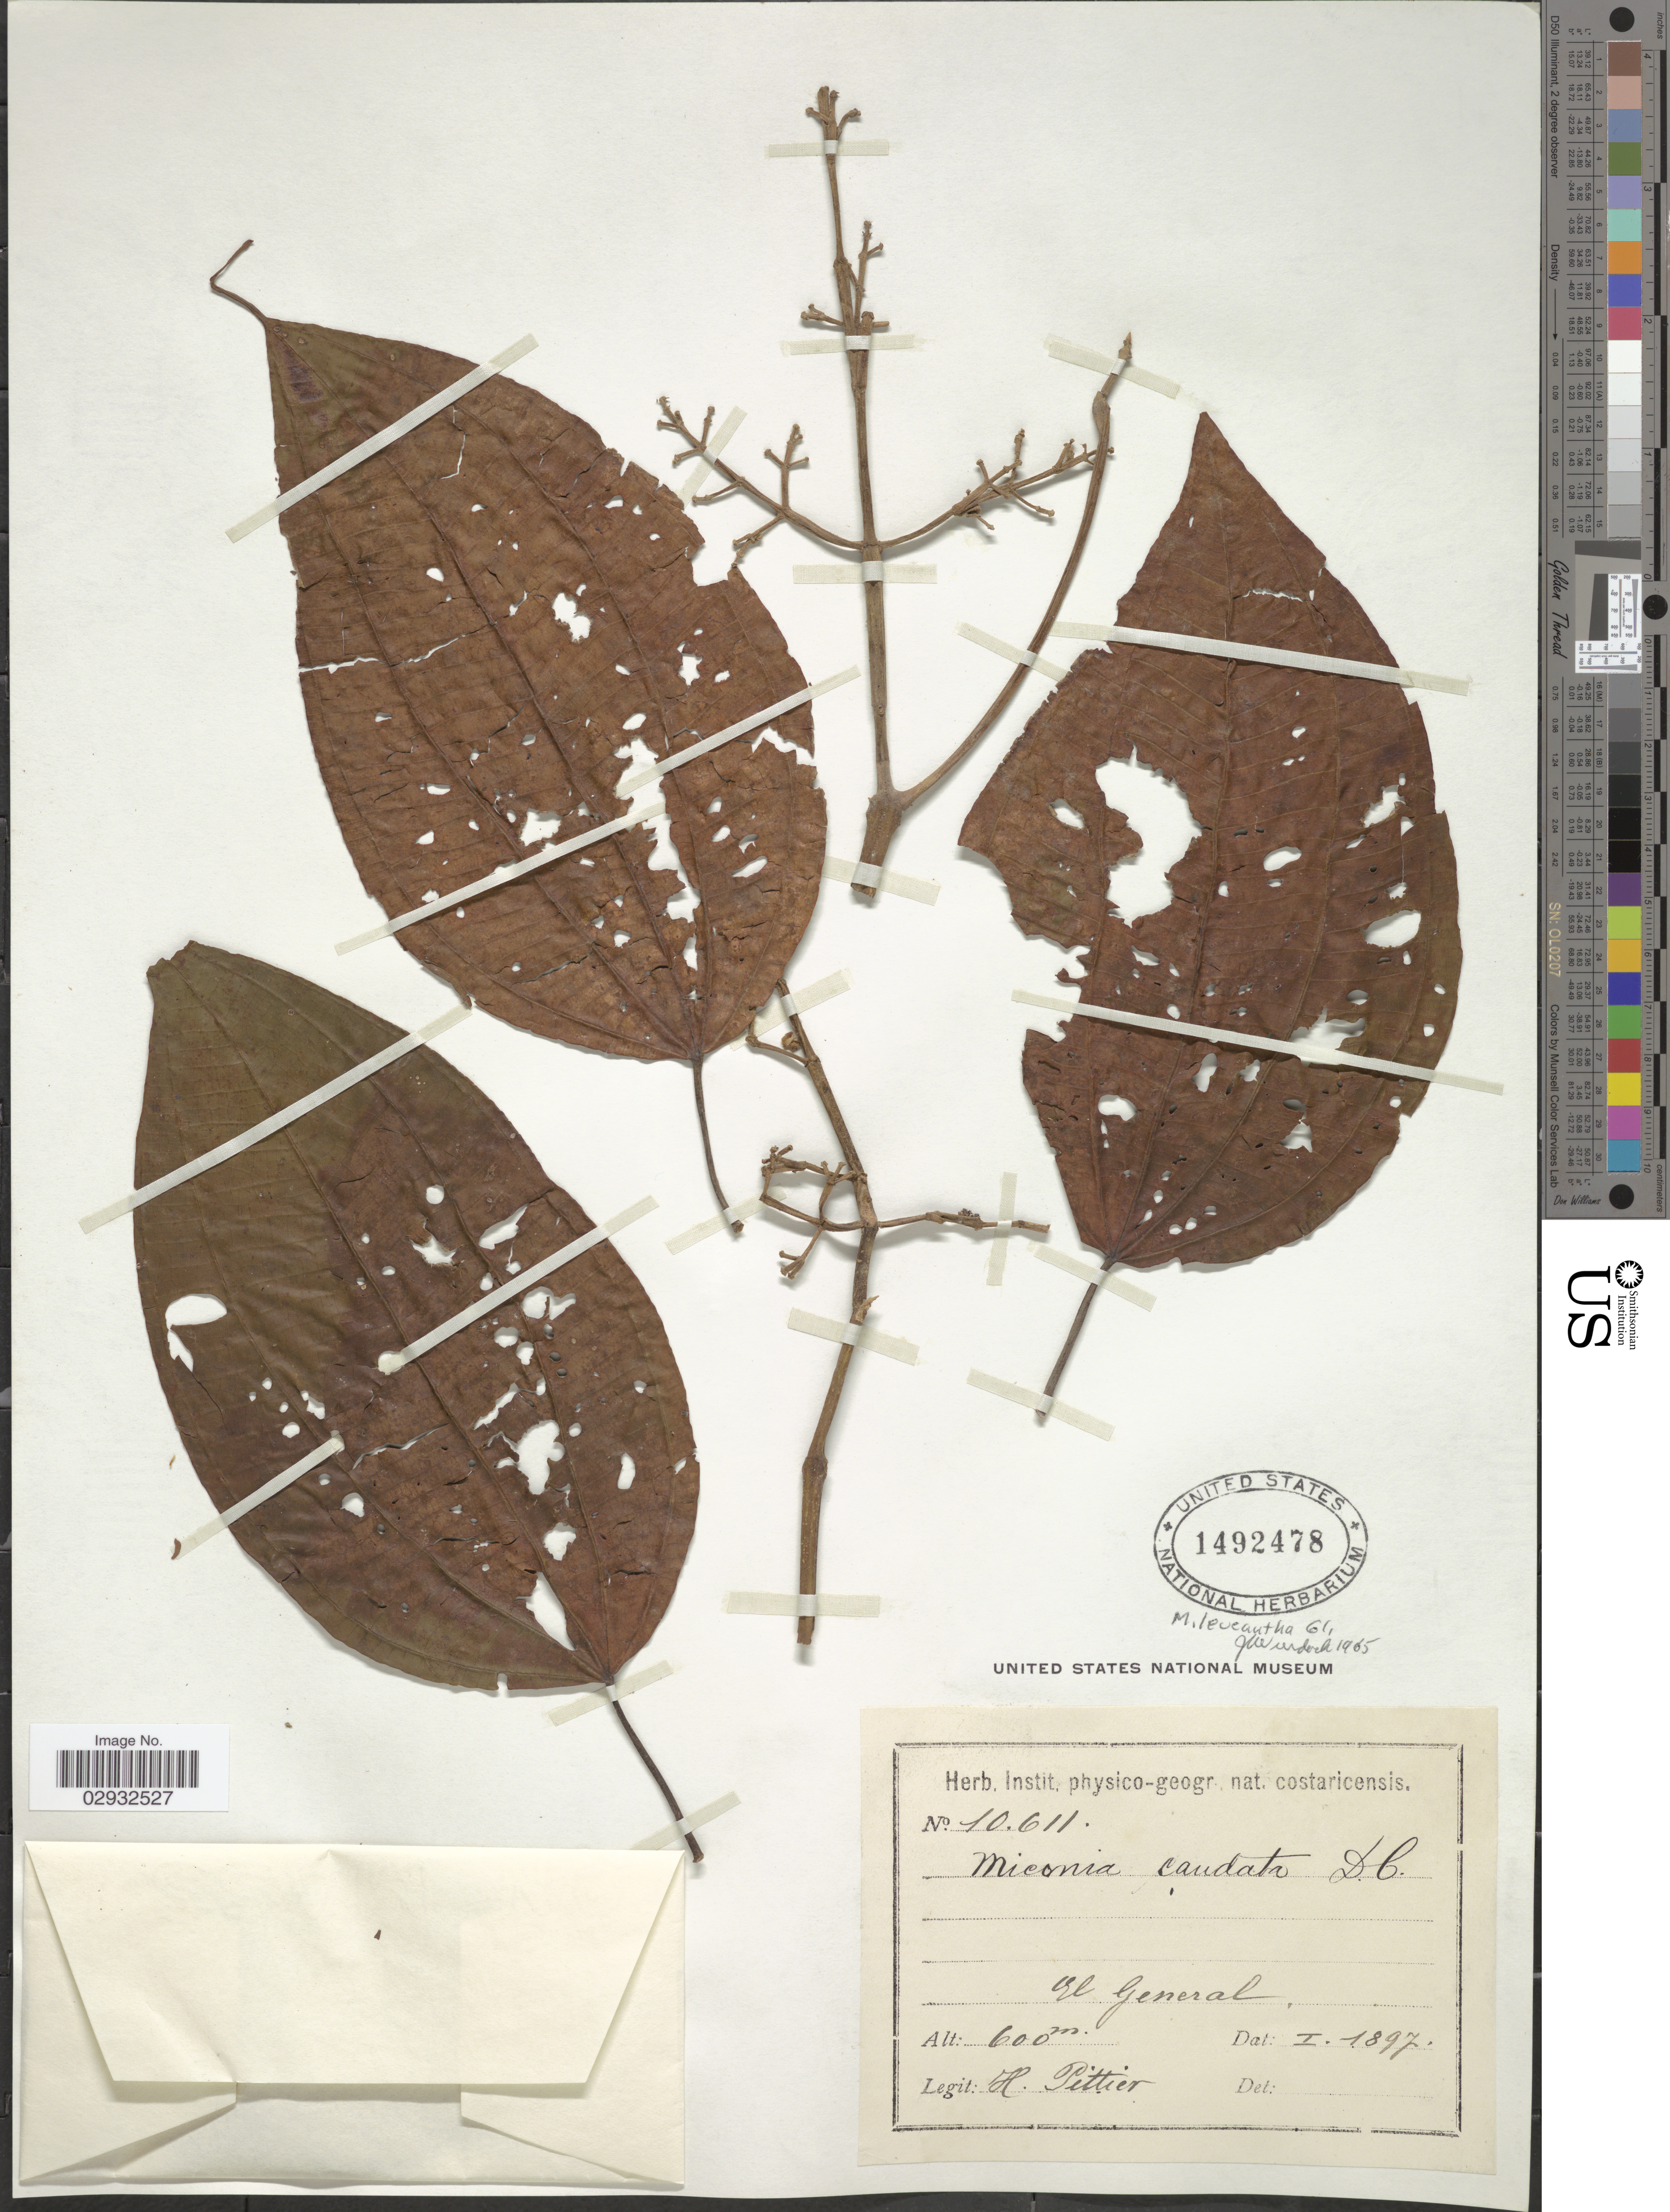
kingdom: Plantae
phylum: Tracheophyta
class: Magnoliopsida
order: Myrtales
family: Melastomataceae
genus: Miconia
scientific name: Miconia donaeana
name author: Naudin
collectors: H. F. Pittier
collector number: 10611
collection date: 1897-01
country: Costa Rica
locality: El General.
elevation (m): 600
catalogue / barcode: US 1492478